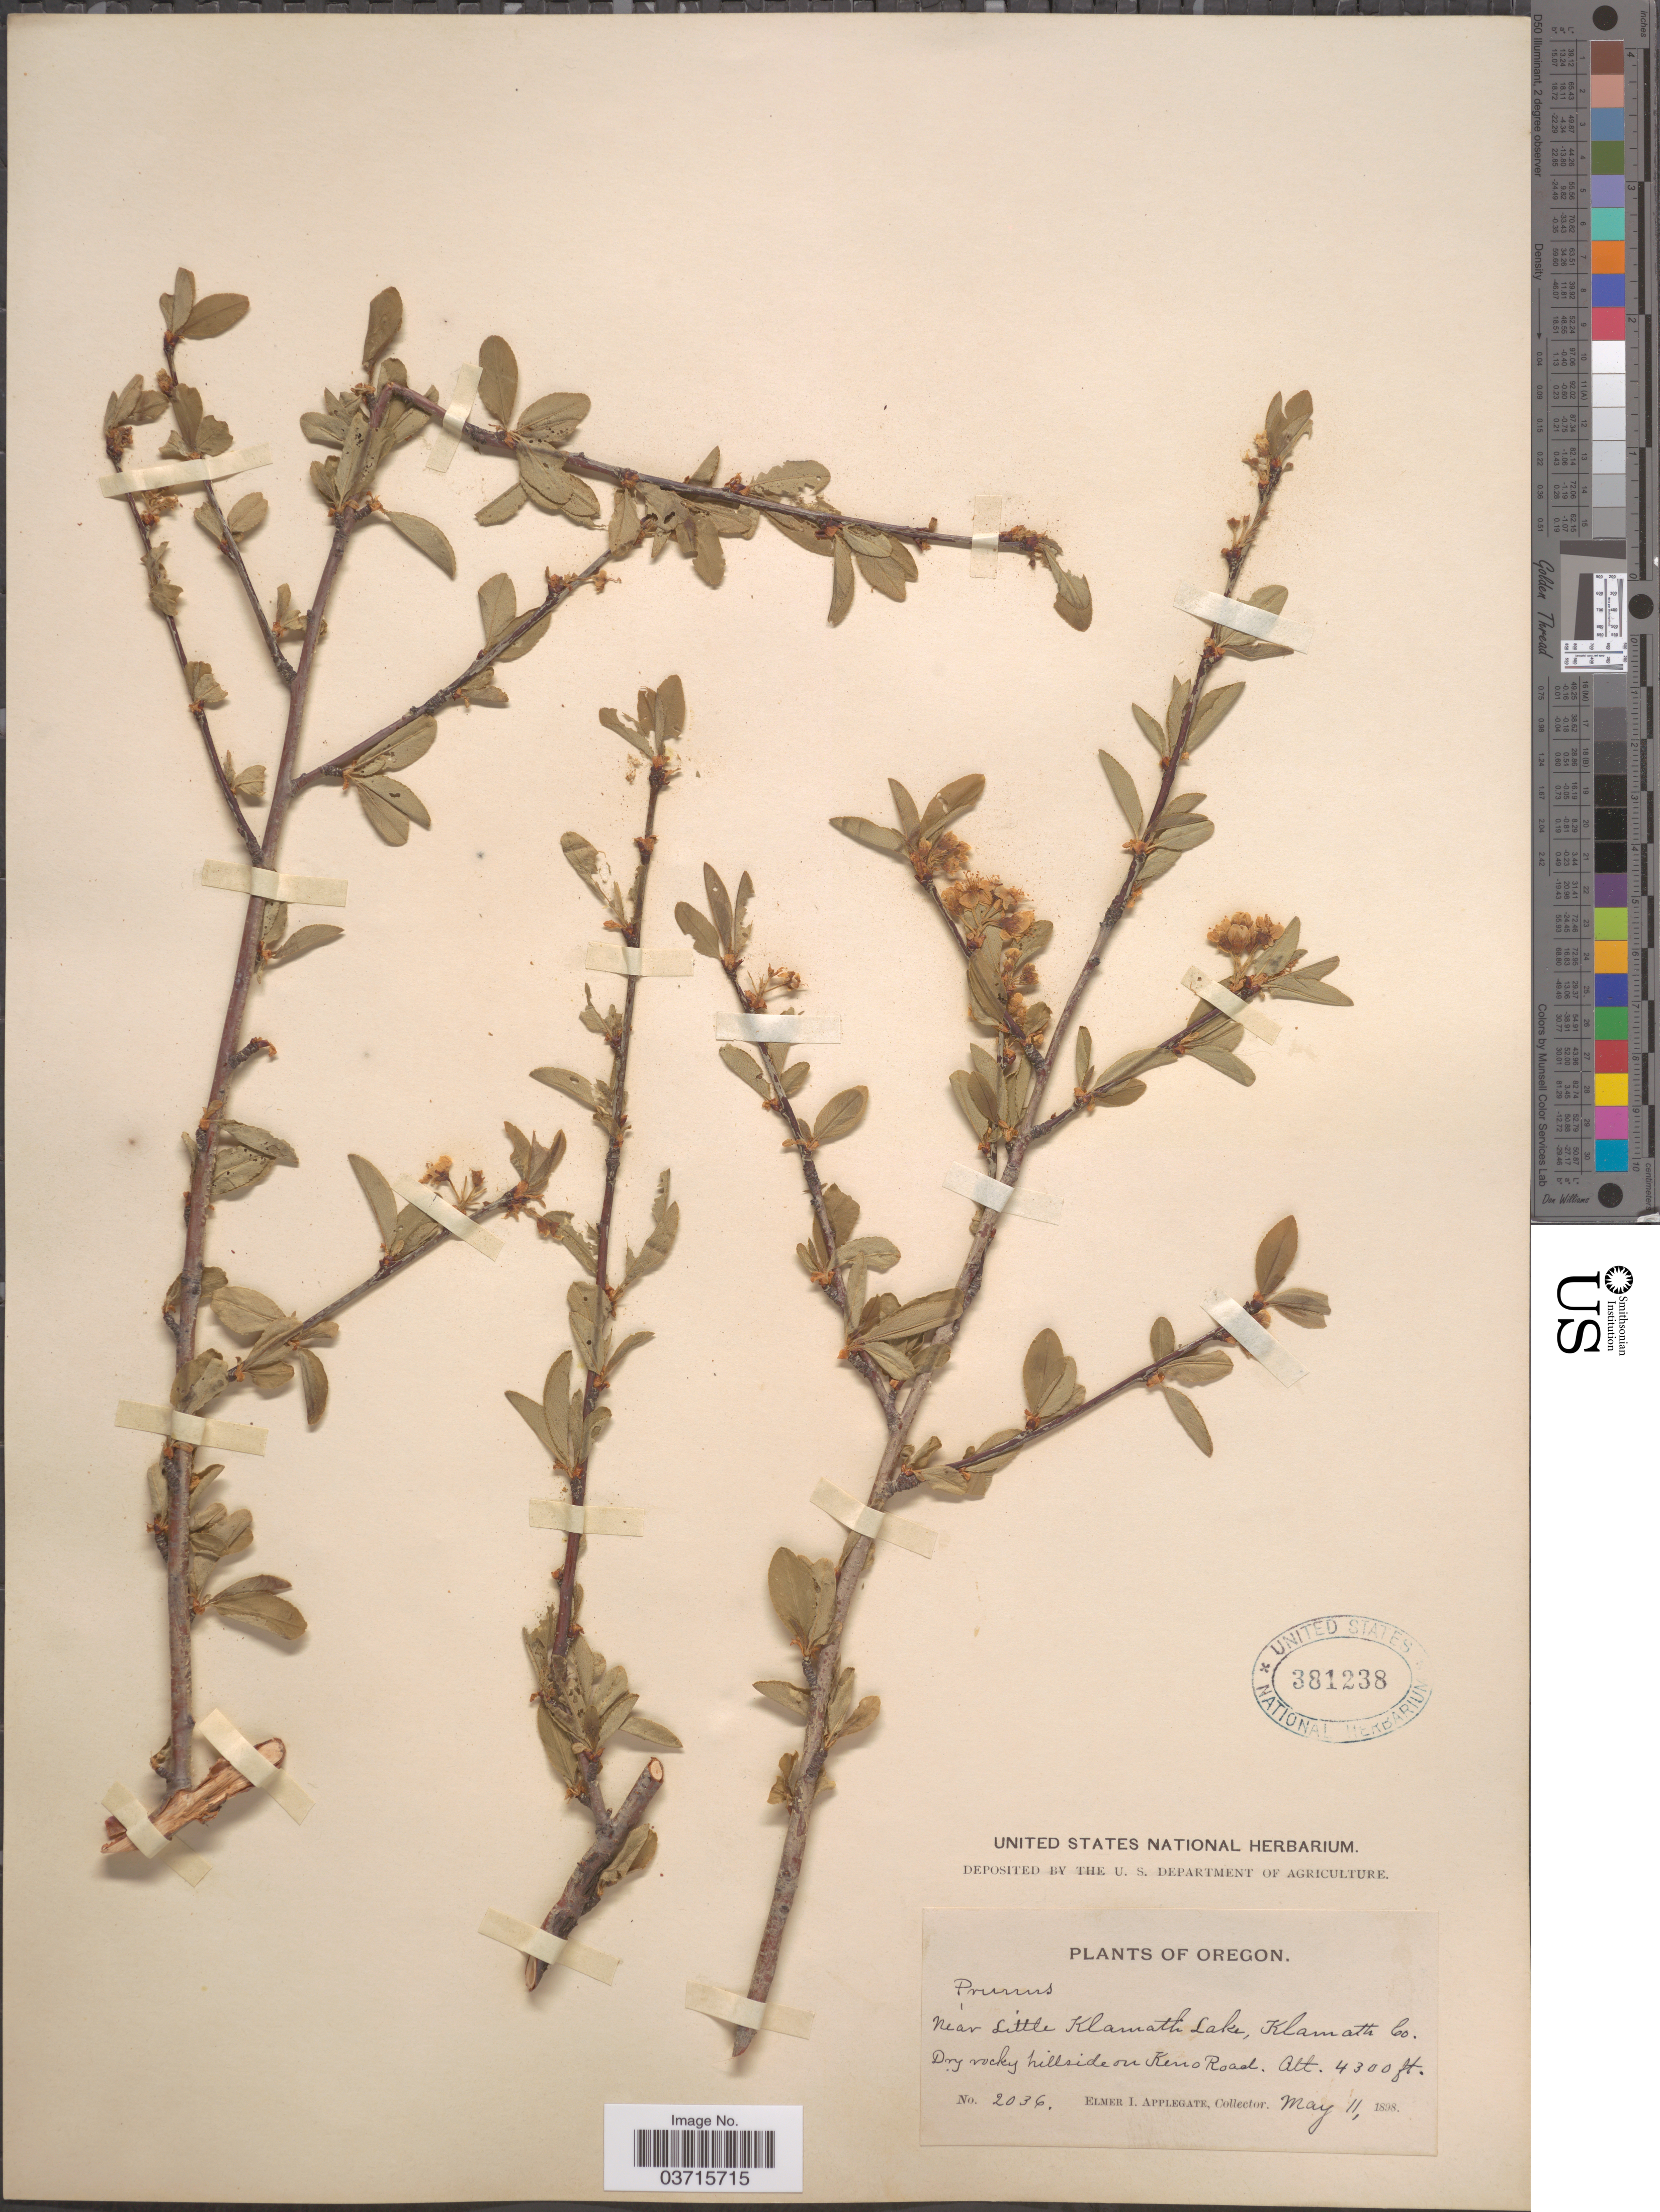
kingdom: Plantae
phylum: Tracheophyta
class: Magnoliopsida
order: Rosales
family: Rosaceae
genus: Prunus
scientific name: Prunus emarginata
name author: (Douglas ex Hook.) Eaton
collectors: E. I. Applegate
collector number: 2036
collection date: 1898-05-11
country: United States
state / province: Oregon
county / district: Klamath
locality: Near Little Klamath Lake, Klamath Co. Dry rocky hillside on Keno Road.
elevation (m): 1311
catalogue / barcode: US 381238